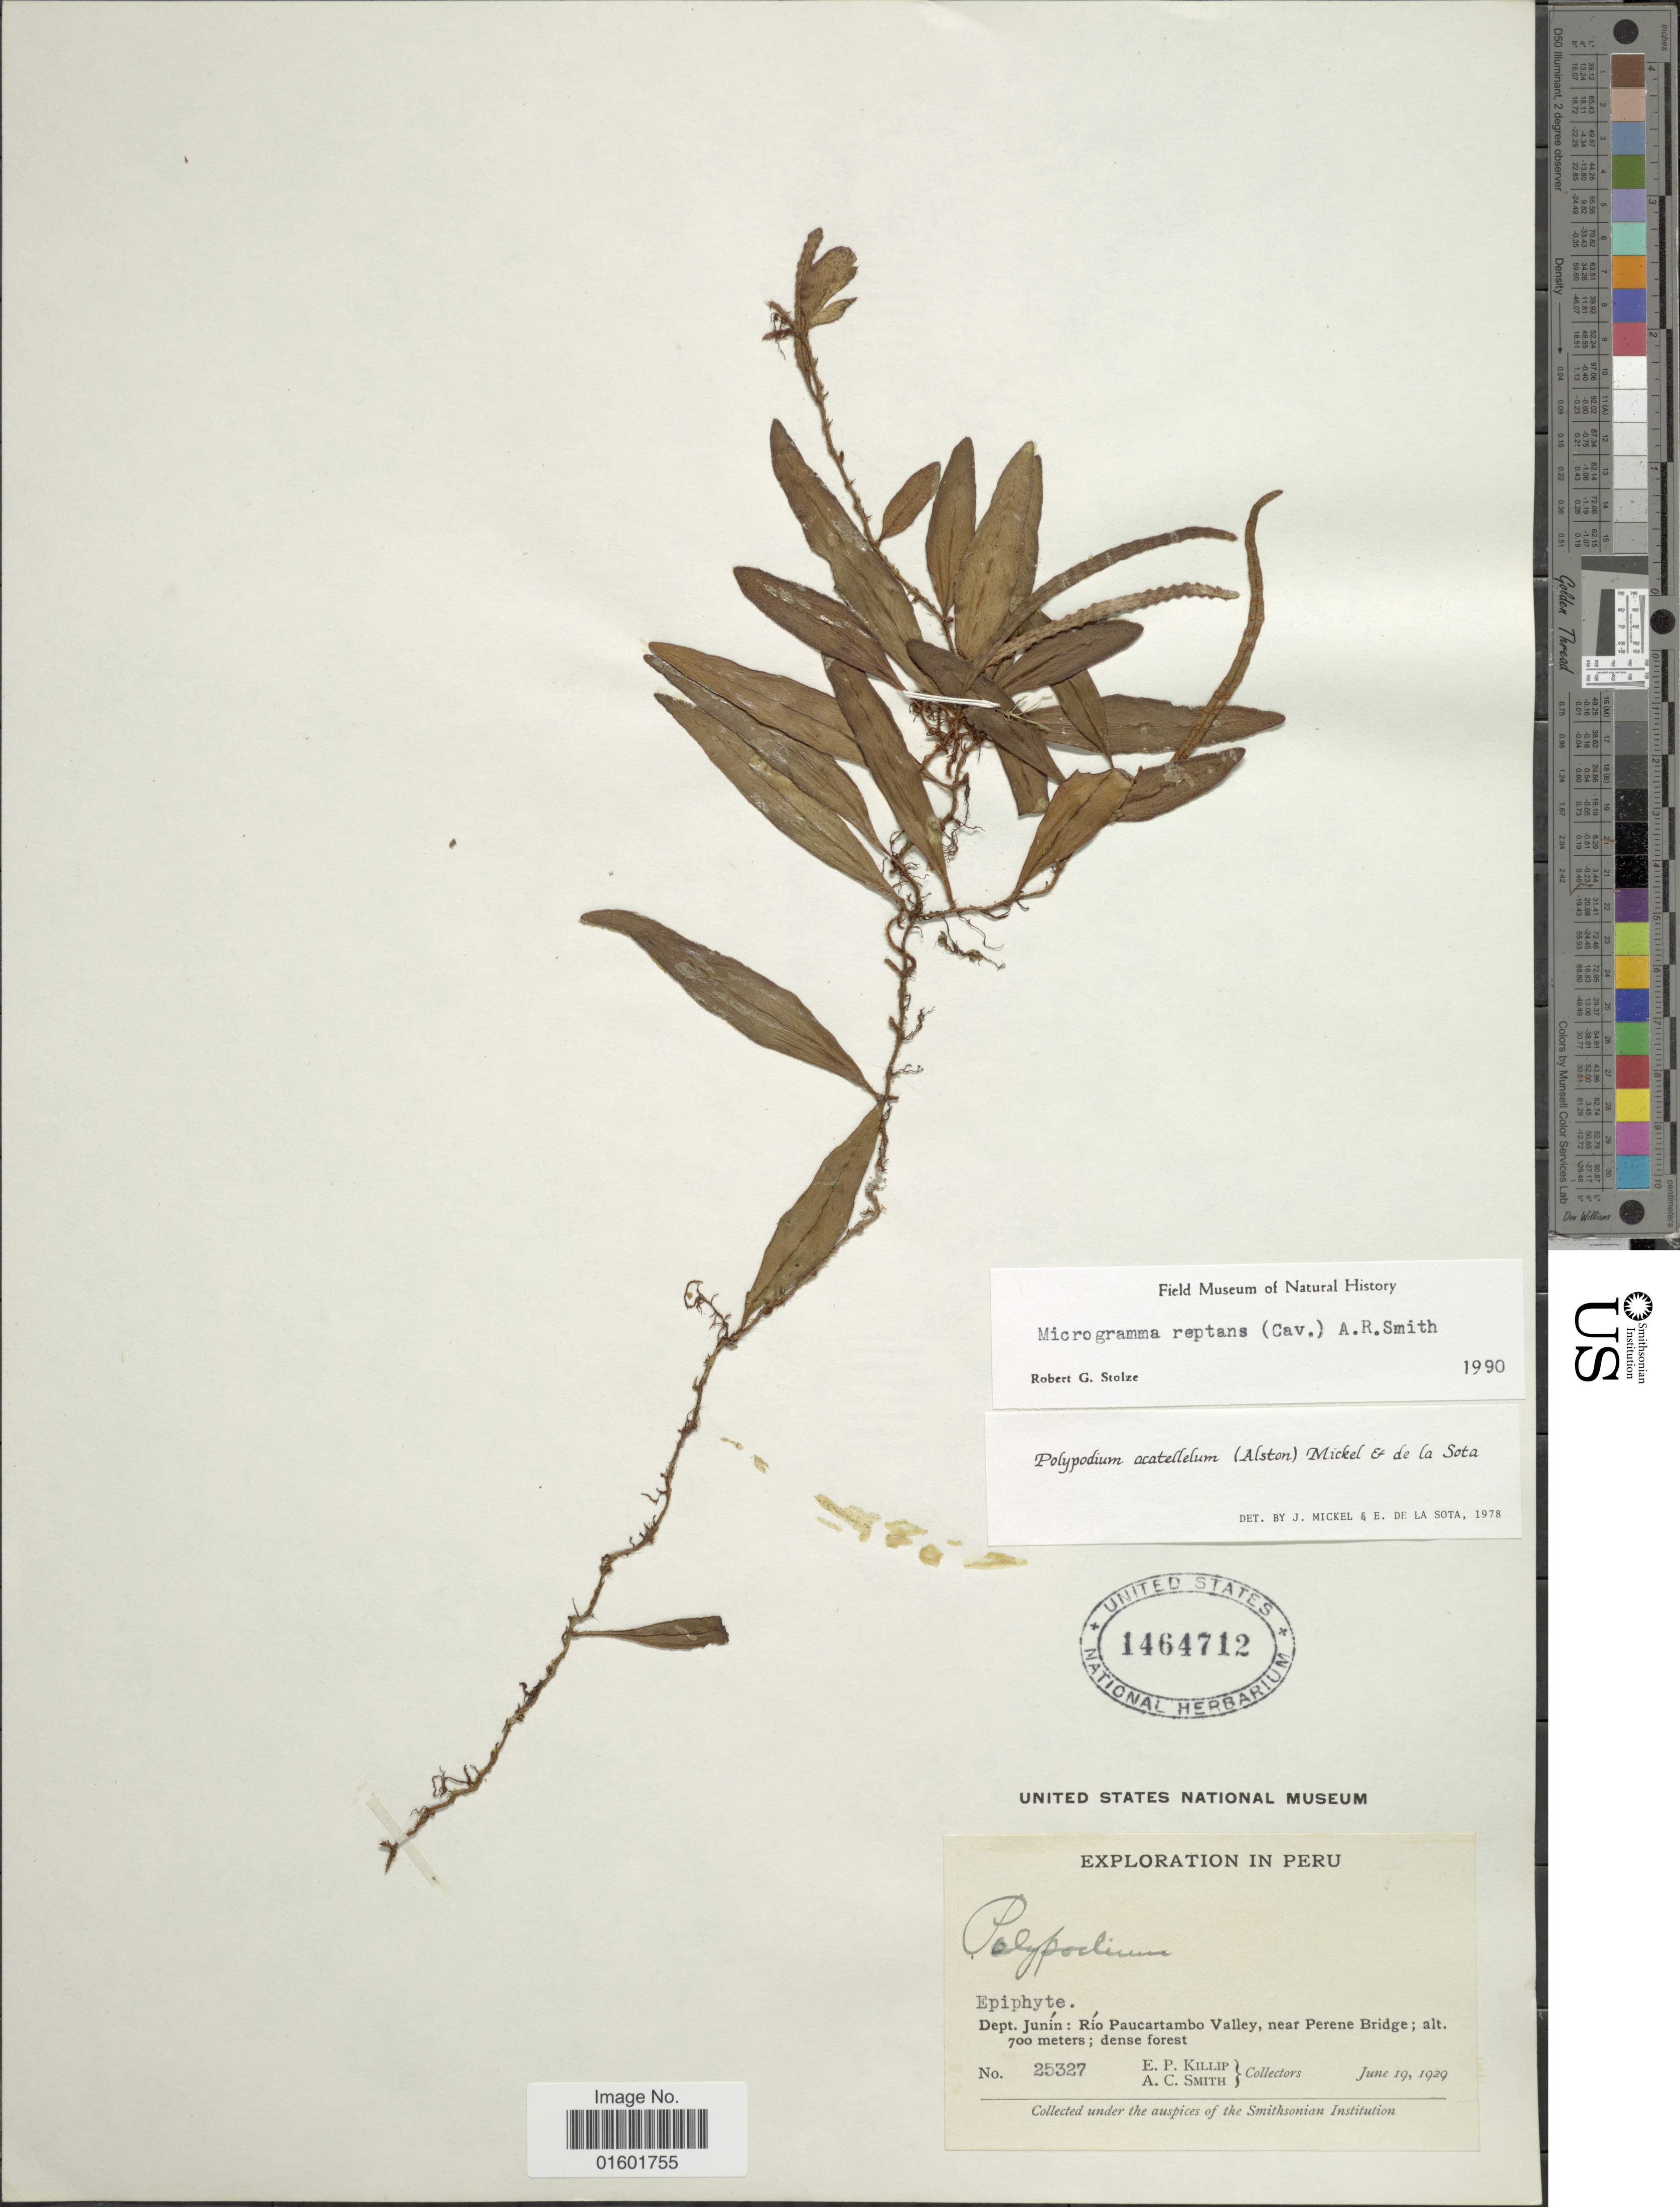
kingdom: Plantae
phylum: Tracheophyta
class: Polypodiopsida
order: Polypodiales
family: Polypodiaceae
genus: Microgramma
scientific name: Microgramma reptans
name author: (Cav.) A.R. Sm.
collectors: E. P. Killip & A. C. Smith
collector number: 25327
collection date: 1929-06-19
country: Peru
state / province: Junín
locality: Rio Paucartambo Valley, near Perene Bridge; dense forest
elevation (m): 700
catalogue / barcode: US 1464712